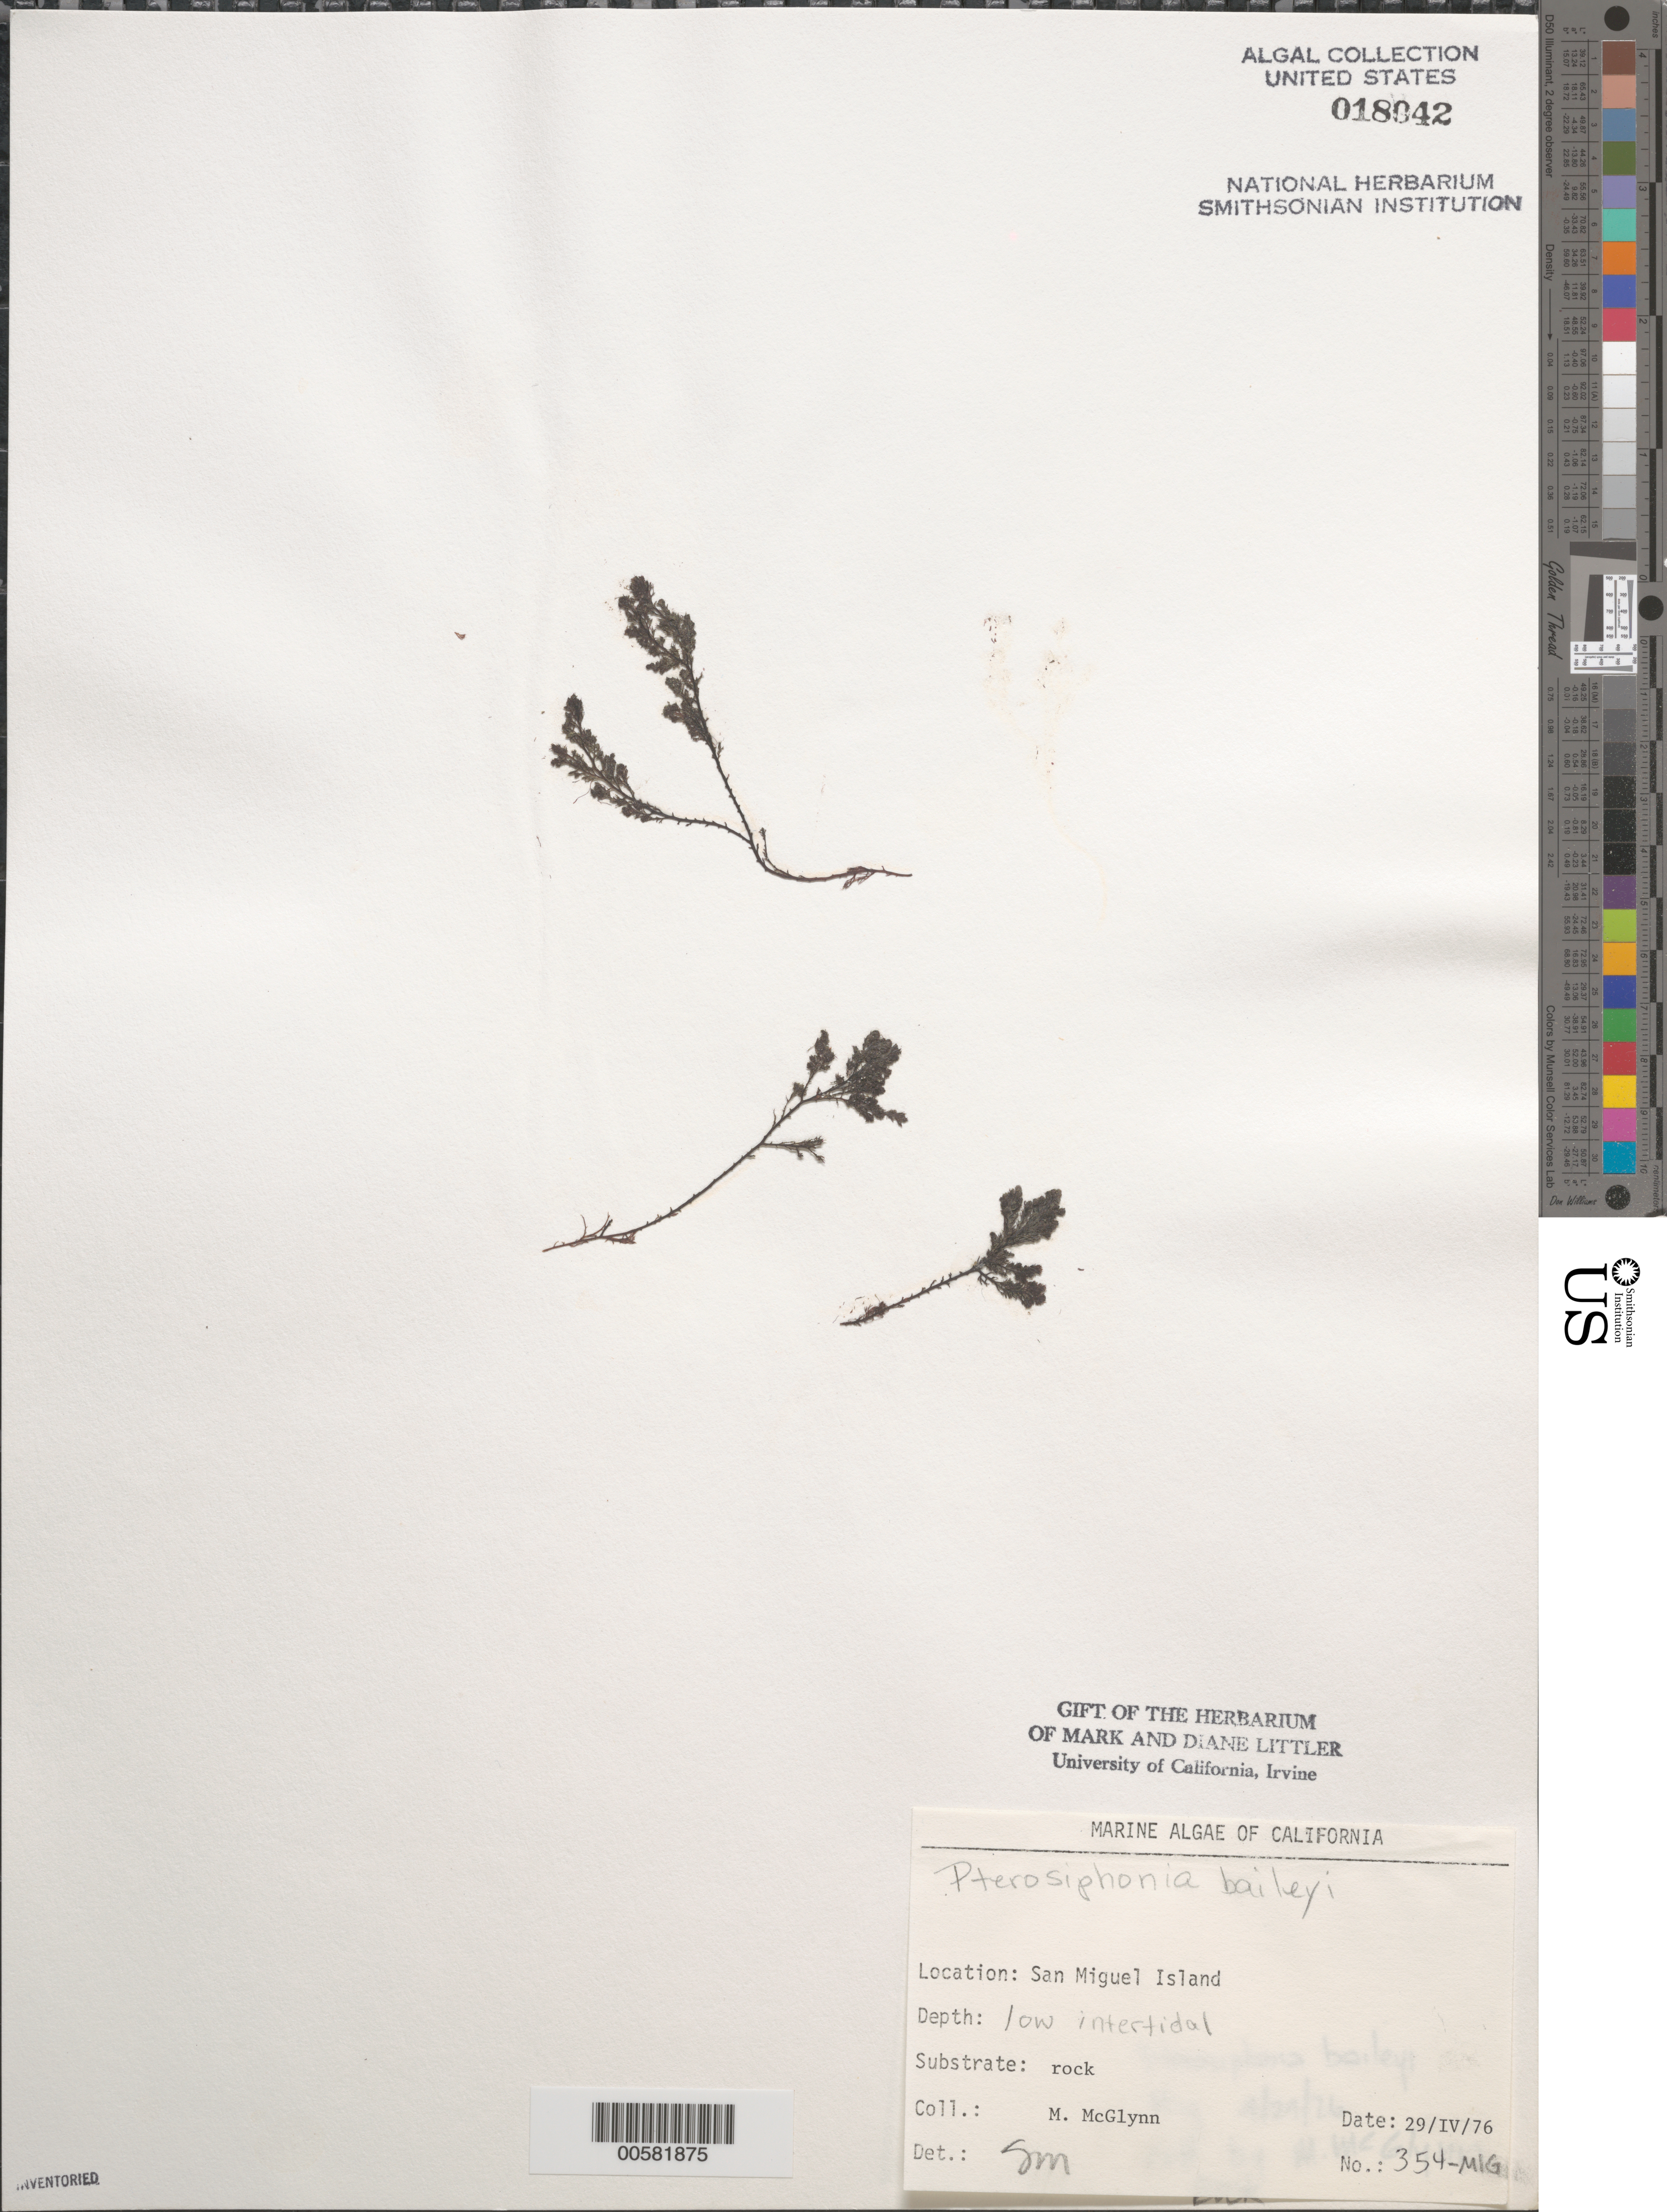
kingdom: Plantae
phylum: Rhodophyta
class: Florideophyceae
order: Ceramiales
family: Rhodomelaceae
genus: Symphyocladiella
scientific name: Symphyocladiella baileyi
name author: (Harvey) D.E.Bustamante et al.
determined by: Algae name updating Project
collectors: M. McGlynn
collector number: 354-mig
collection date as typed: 29 Apr 1976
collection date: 1976-04-29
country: United States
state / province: California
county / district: Santa Barbara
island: San Miguel Island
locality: Cuyler Harbor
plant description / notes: BLM-SOCALBIGHT Rocky Intertidal Survey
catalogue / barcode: US 18042